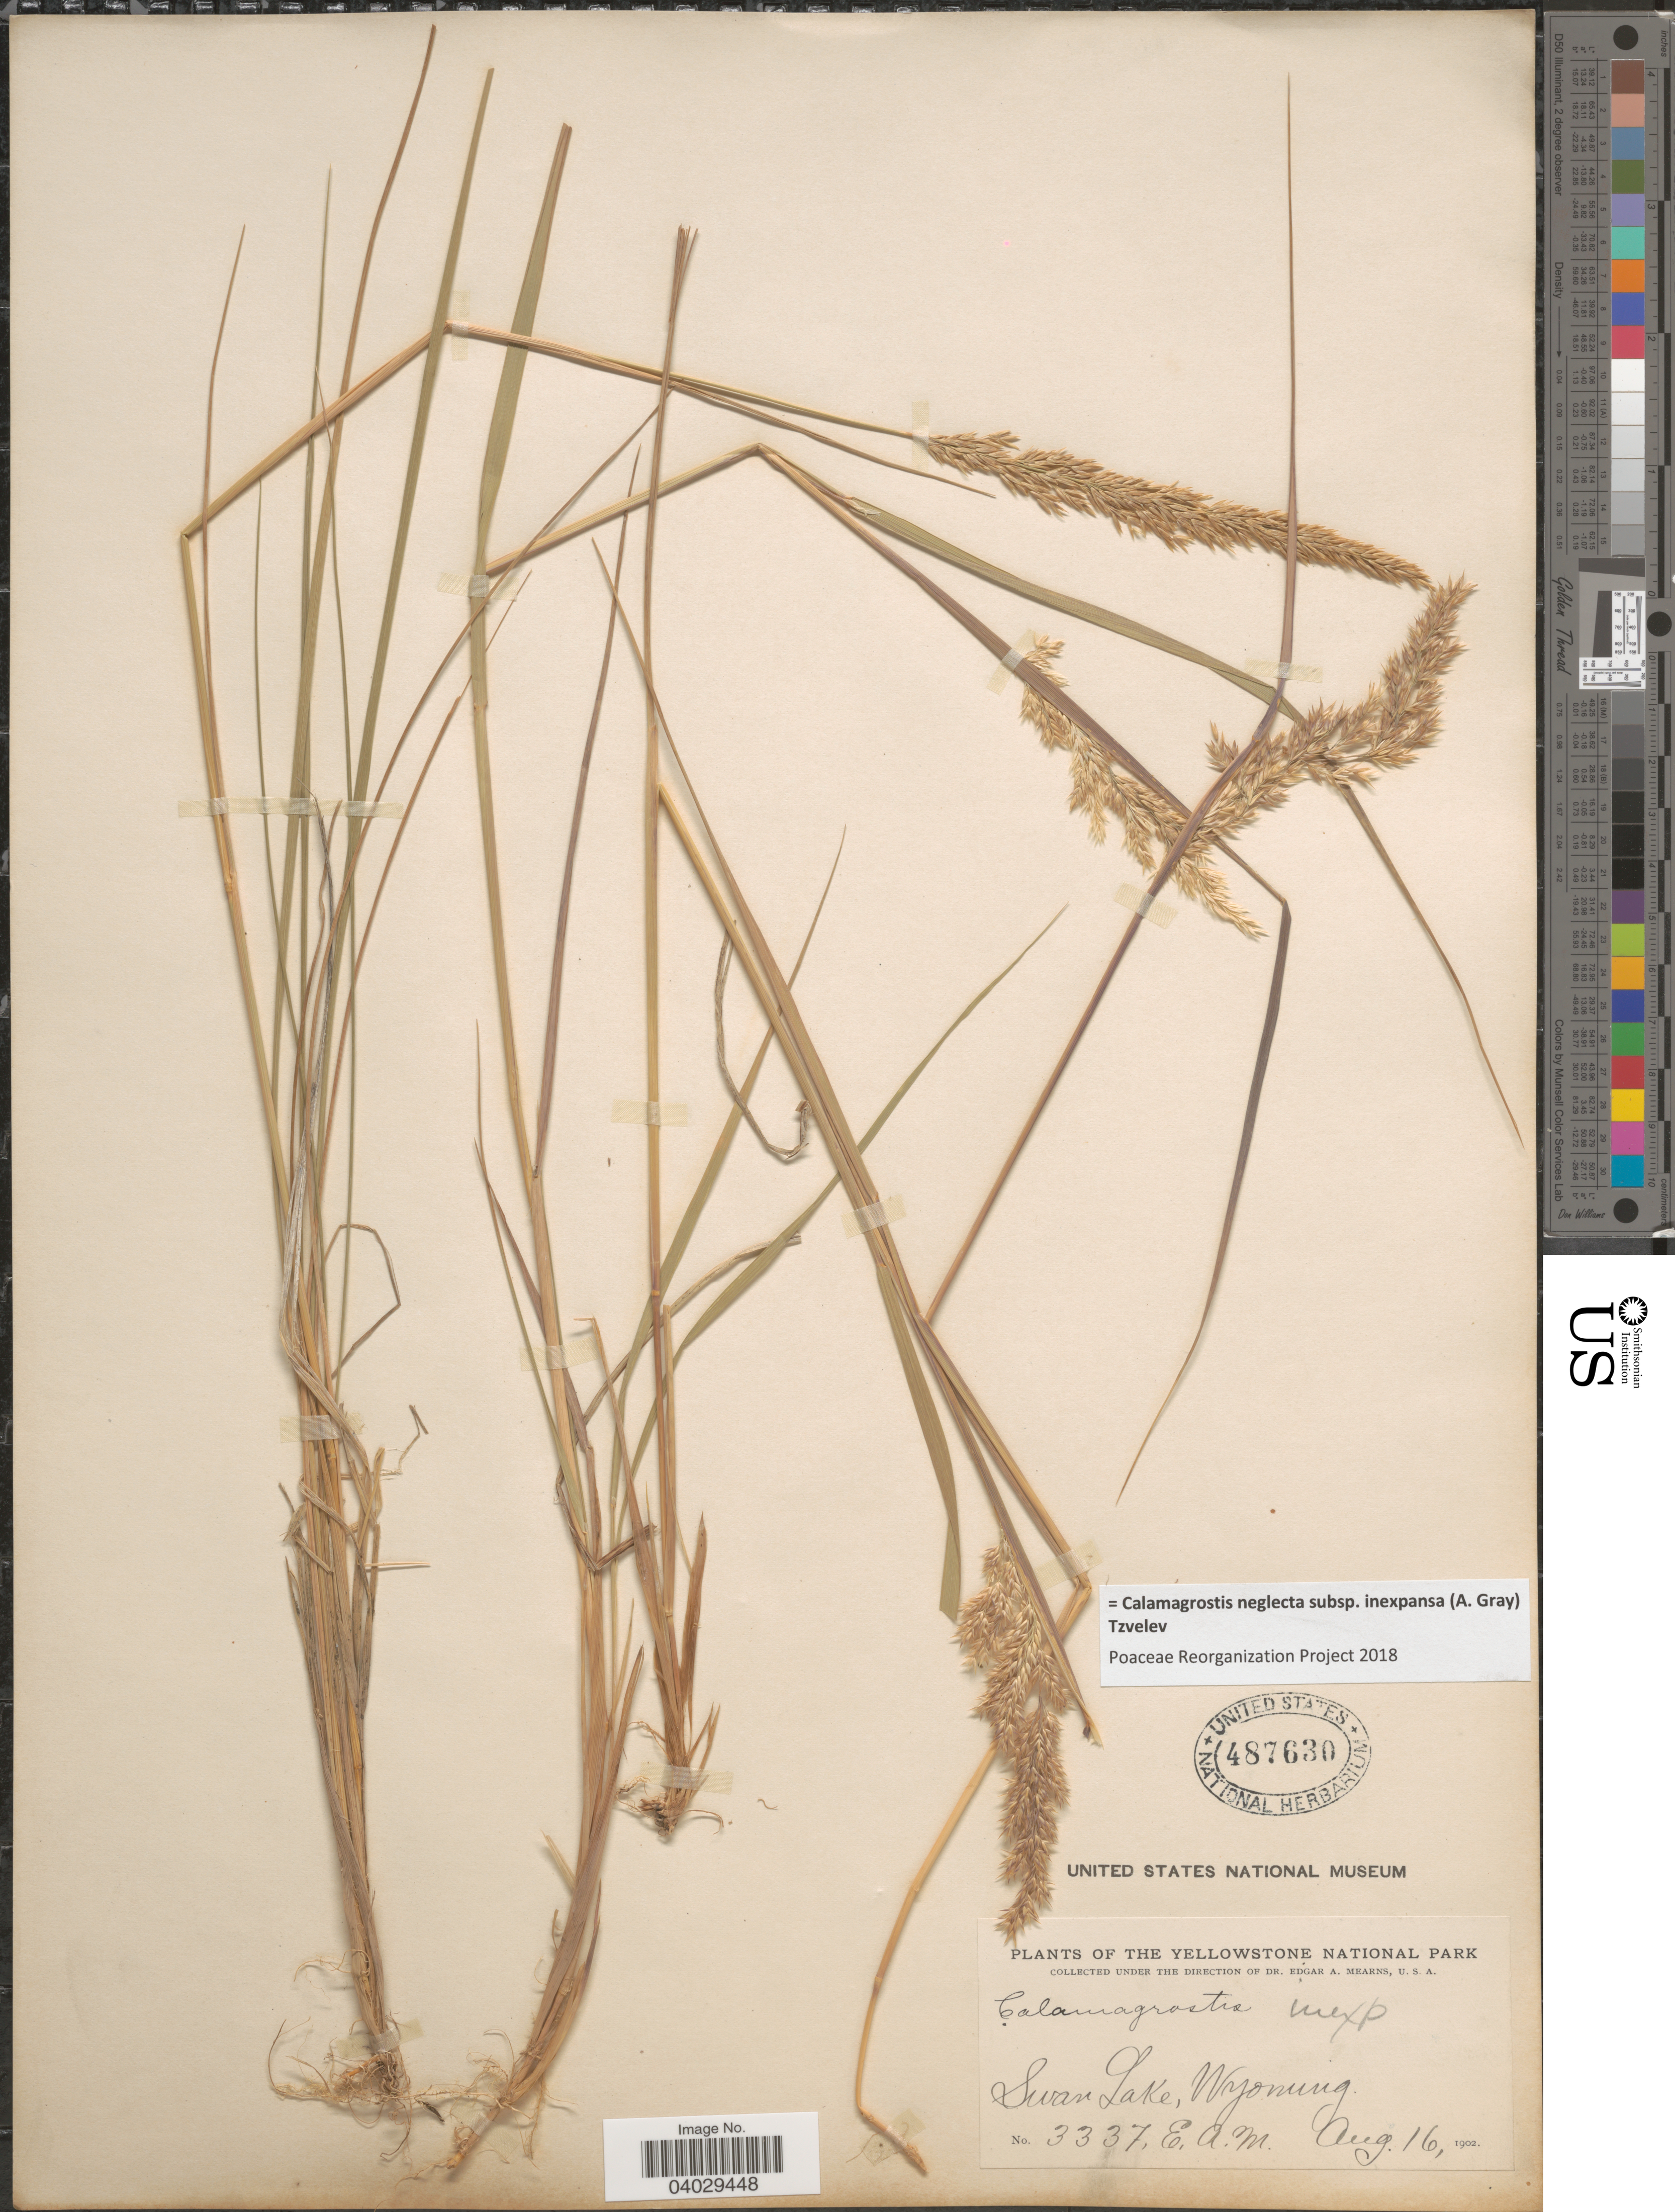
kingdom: Plantae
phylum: Tracheophyta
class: Liliopsida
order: Poales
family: Poaceae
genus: Calamagrostis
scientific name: Calamagrostis neglecta subsp. inexpansa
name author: (A. Gray) Tzvelev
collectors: E. A. Mearns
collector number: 3337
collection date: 1902-08-16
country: United States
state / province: Wyoming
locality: The Yellowstone National Park. Swan Lake.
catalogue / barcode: US 487630